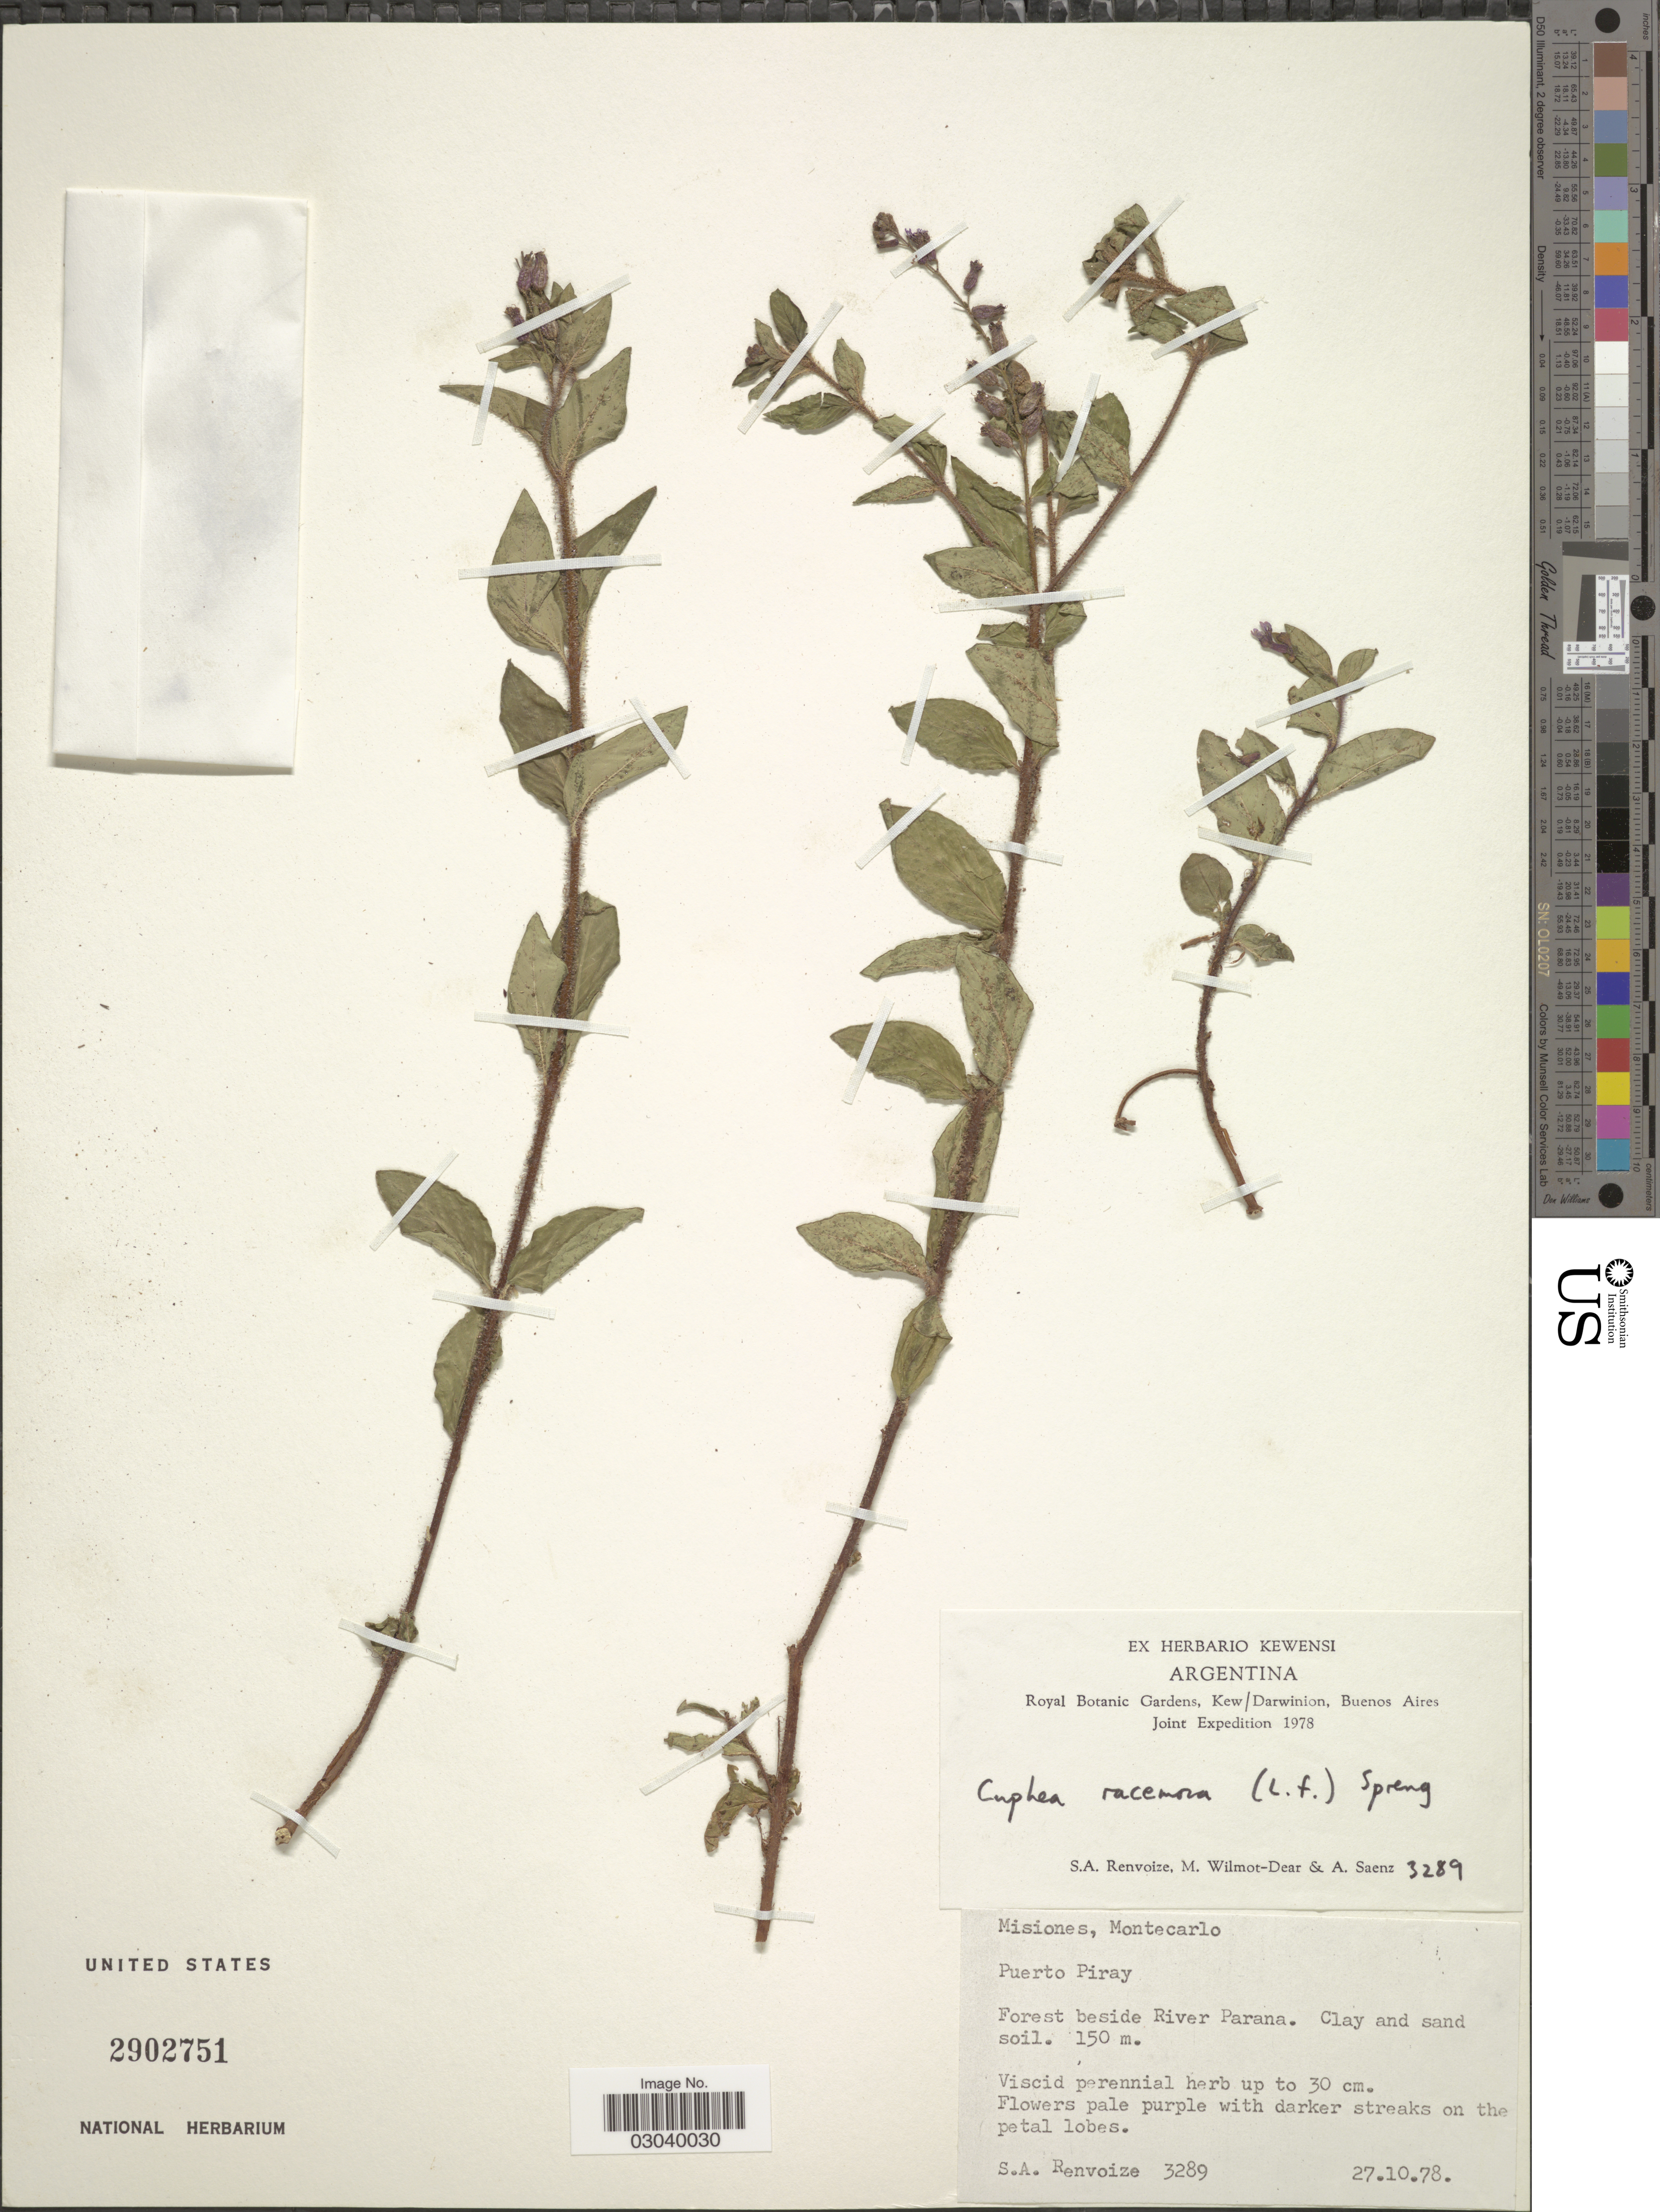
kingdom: Plantae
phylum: Tracheophyta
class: Magnoliopsida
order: Myrtales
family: Lythraceae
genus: Cuphea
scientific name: Cuphea racemosa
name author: (L. f.) Spreng.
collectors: S. A. Renvoize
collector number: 3289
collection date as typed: Transcribed d/m/y: 27/10/78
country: Argentina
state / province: Misiones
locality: Montecarlo, Forest beside River Parana.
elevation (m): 150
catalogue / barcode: US 2902751